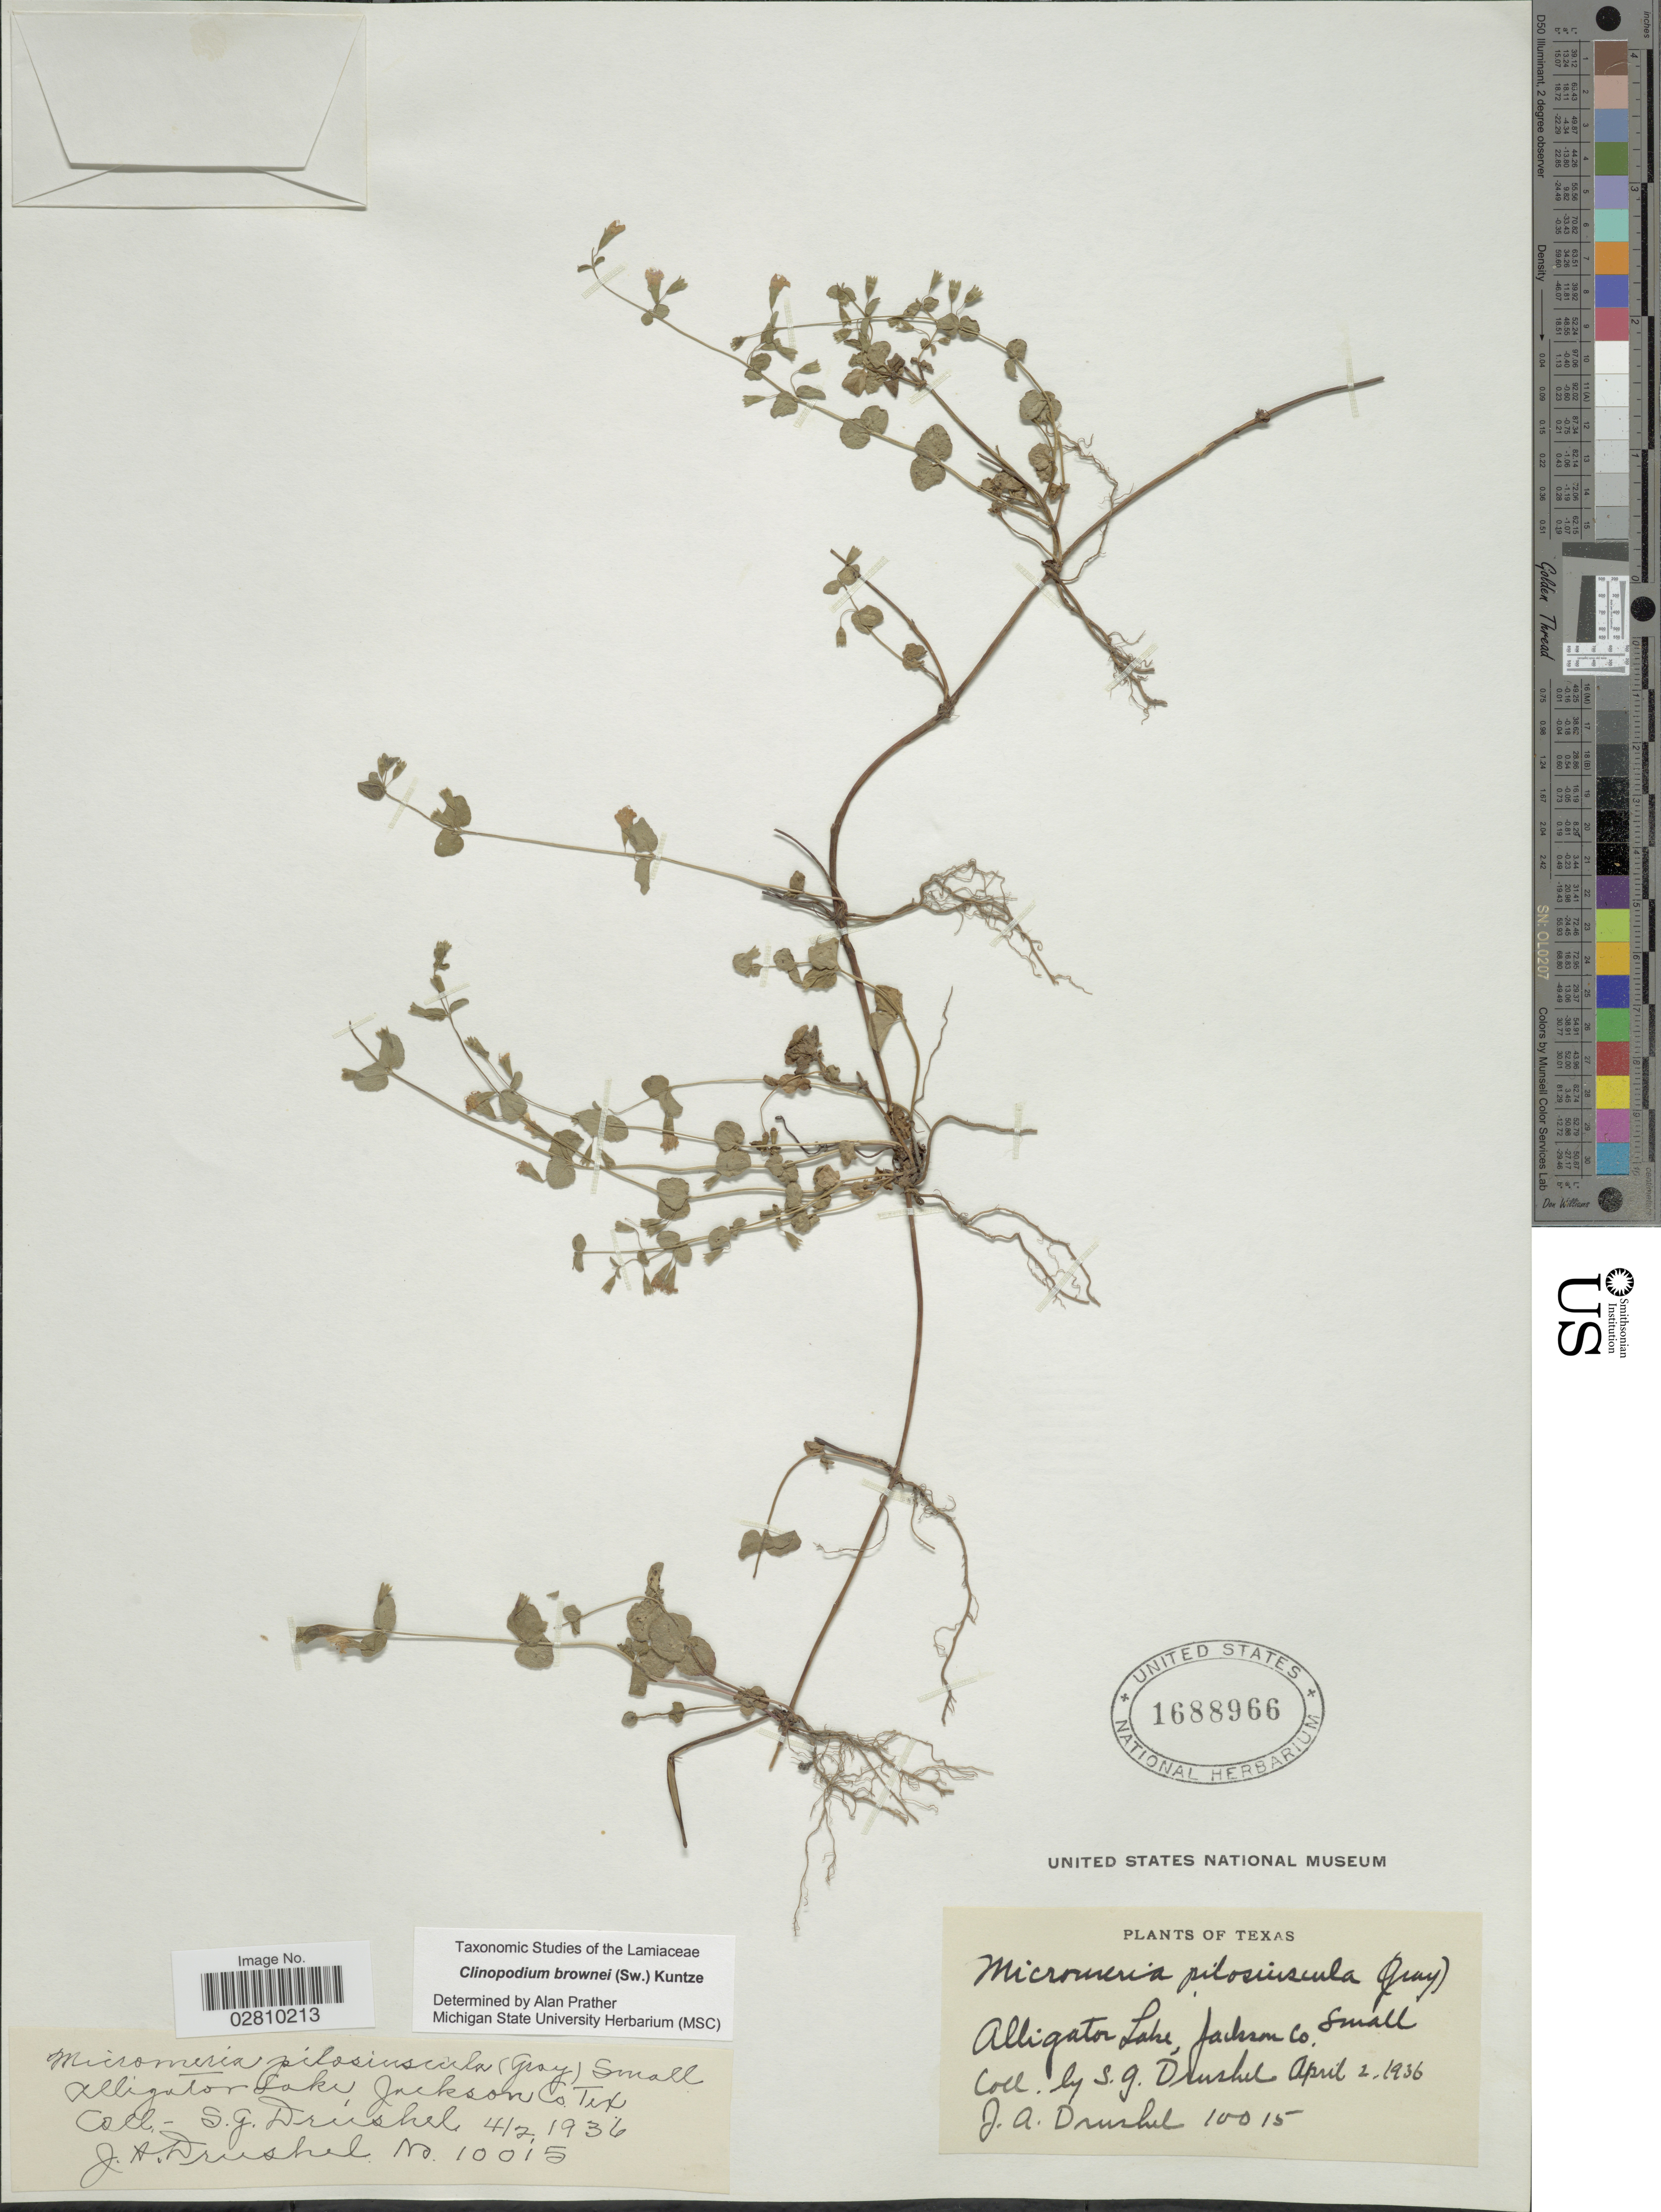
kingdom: Plantae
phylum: Tracheophyta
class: Magnoliopsida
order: Lamiales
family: Lamiaceae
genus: Clinopodium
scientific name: Clinopodium brownei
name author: (Sw.) Kuntze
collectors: S. Drushel & J. A. Drushel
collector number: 10015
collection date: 1936-04-02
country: United States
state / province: Texas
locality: Alligator Lake, Jackson Co., Tex.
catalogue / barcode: US 1688966